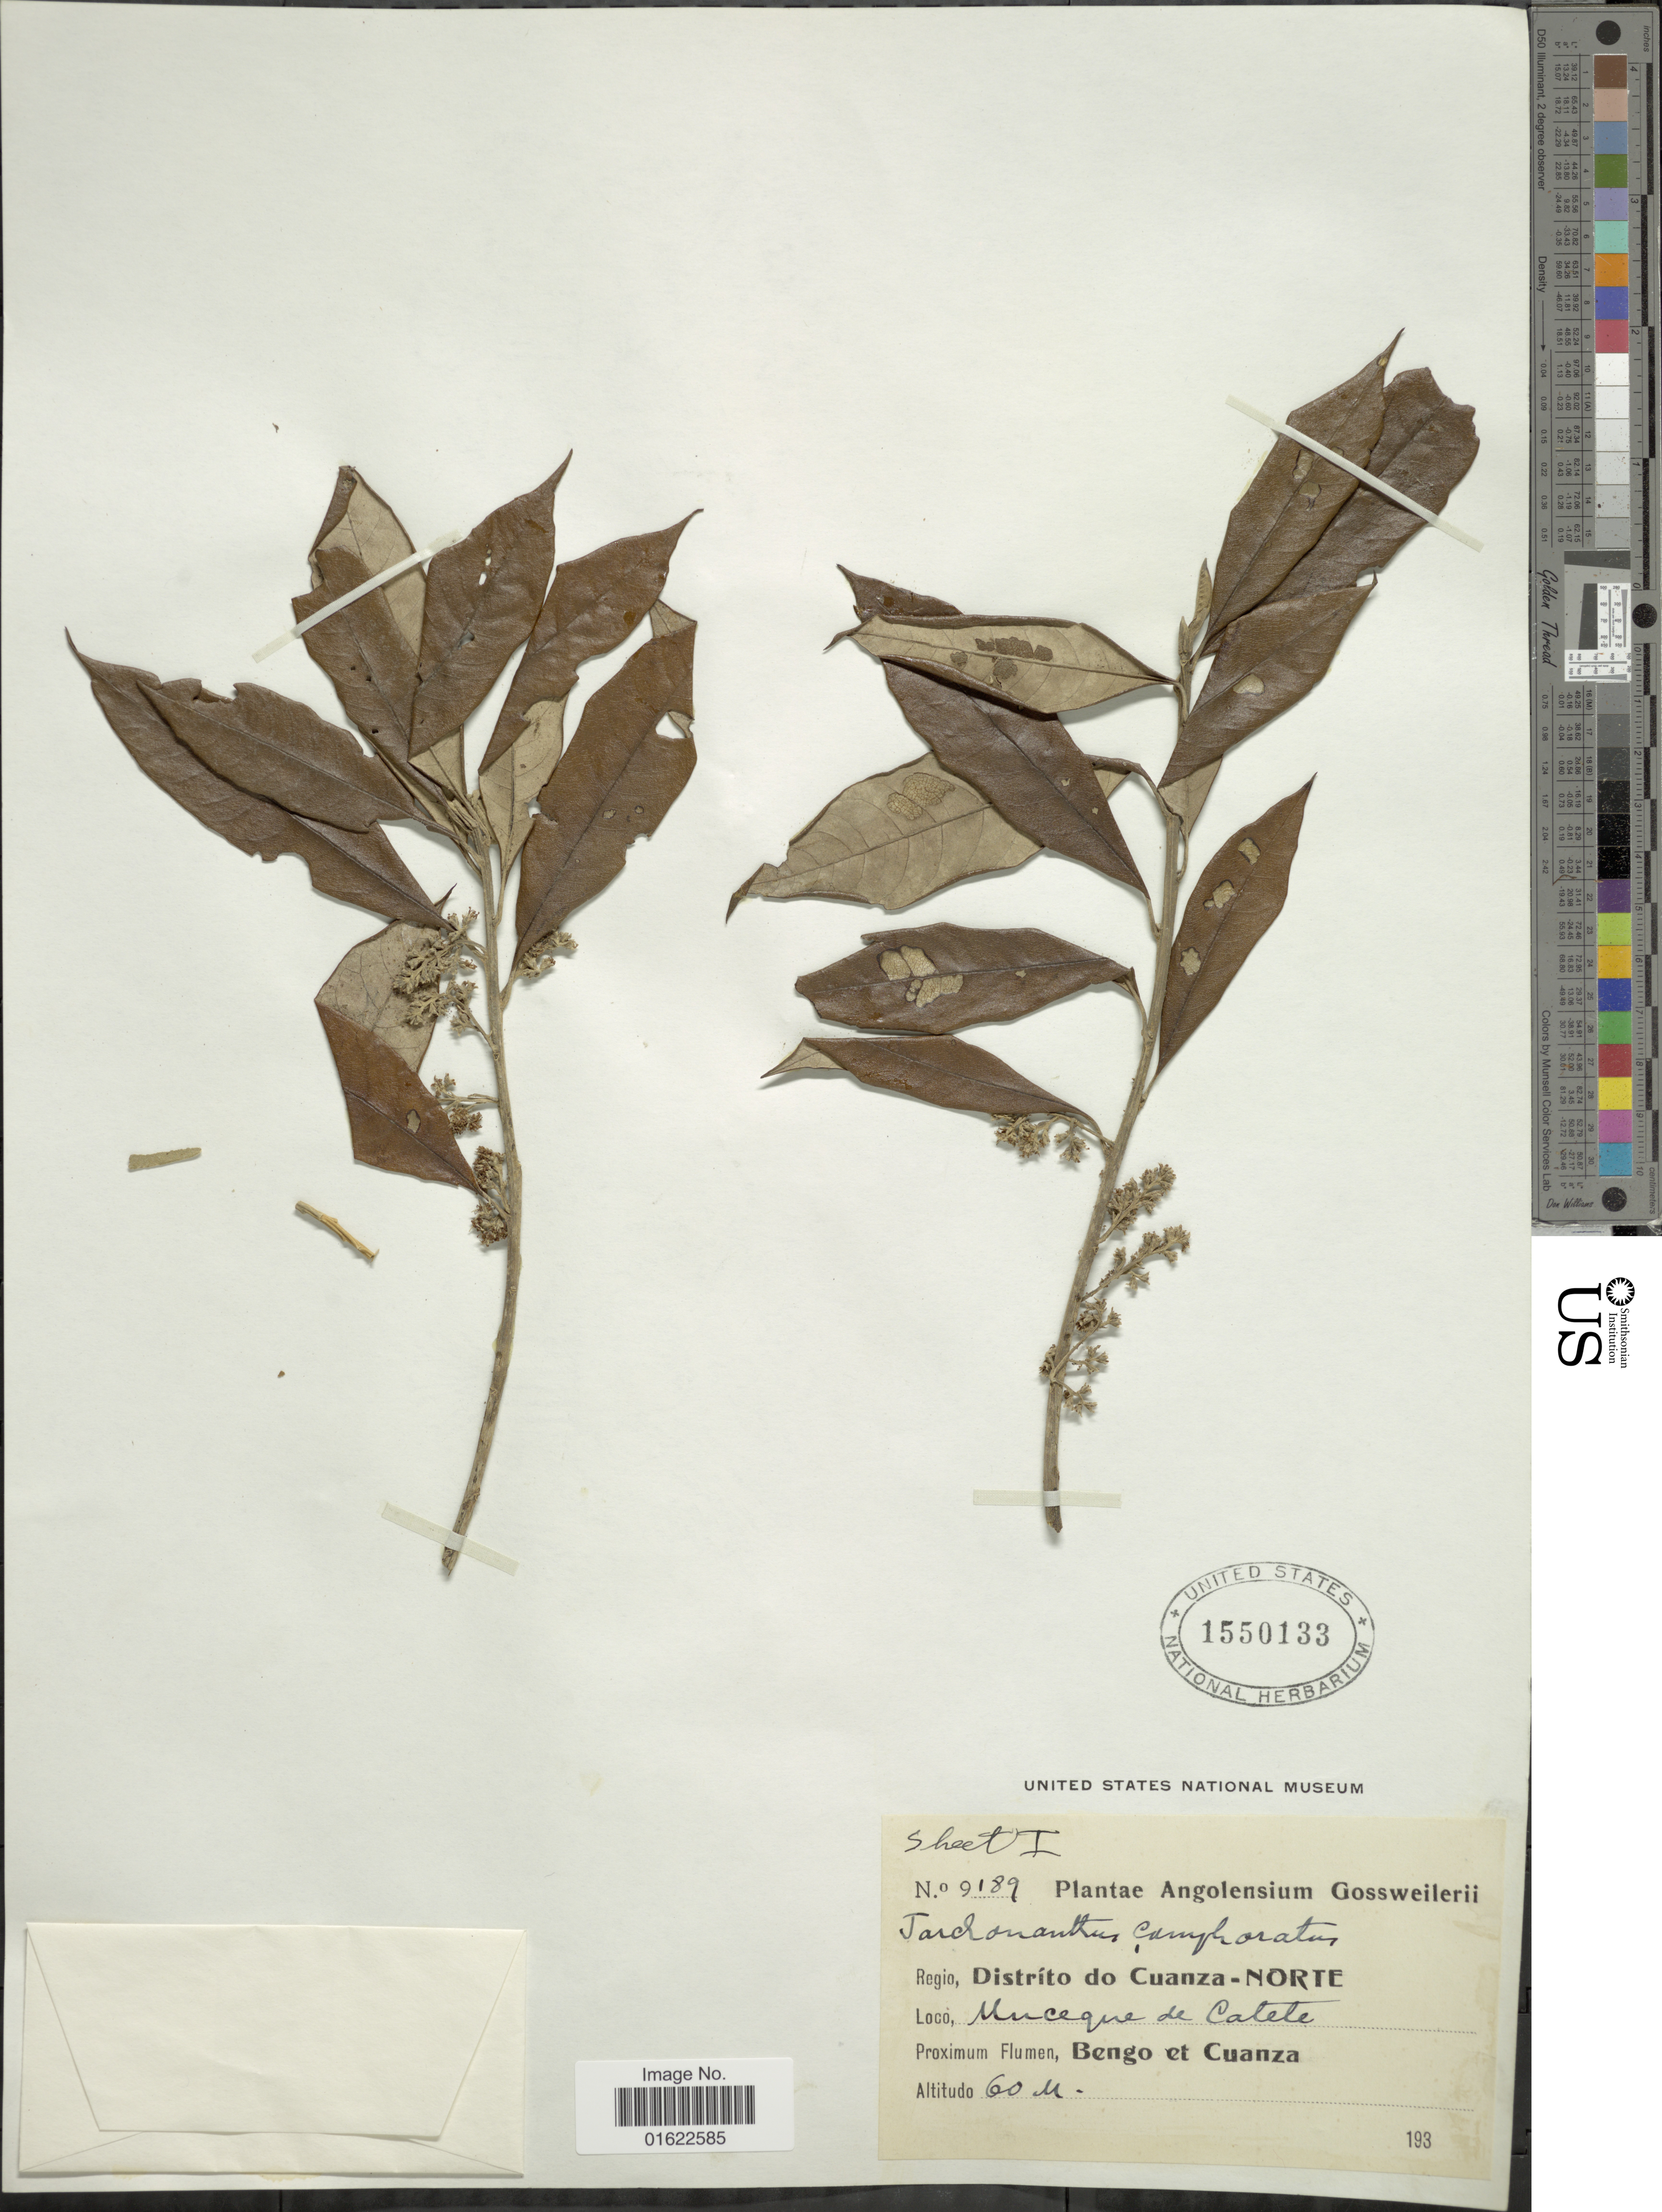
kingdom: Plantae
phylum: Tracheophyta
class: Magnoliopsida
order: Asterales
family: Asteraceae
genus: Tarchonanthus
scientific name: Tarchonanthus camphoratus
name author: L.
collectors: -. Gossweiler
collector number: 9189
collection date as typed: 193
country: Angola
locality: Regio, Distrito do Cuanza-Norte, Unceque de Calete, Bengo et Cuanza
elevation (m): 60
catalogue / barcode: US 1550133